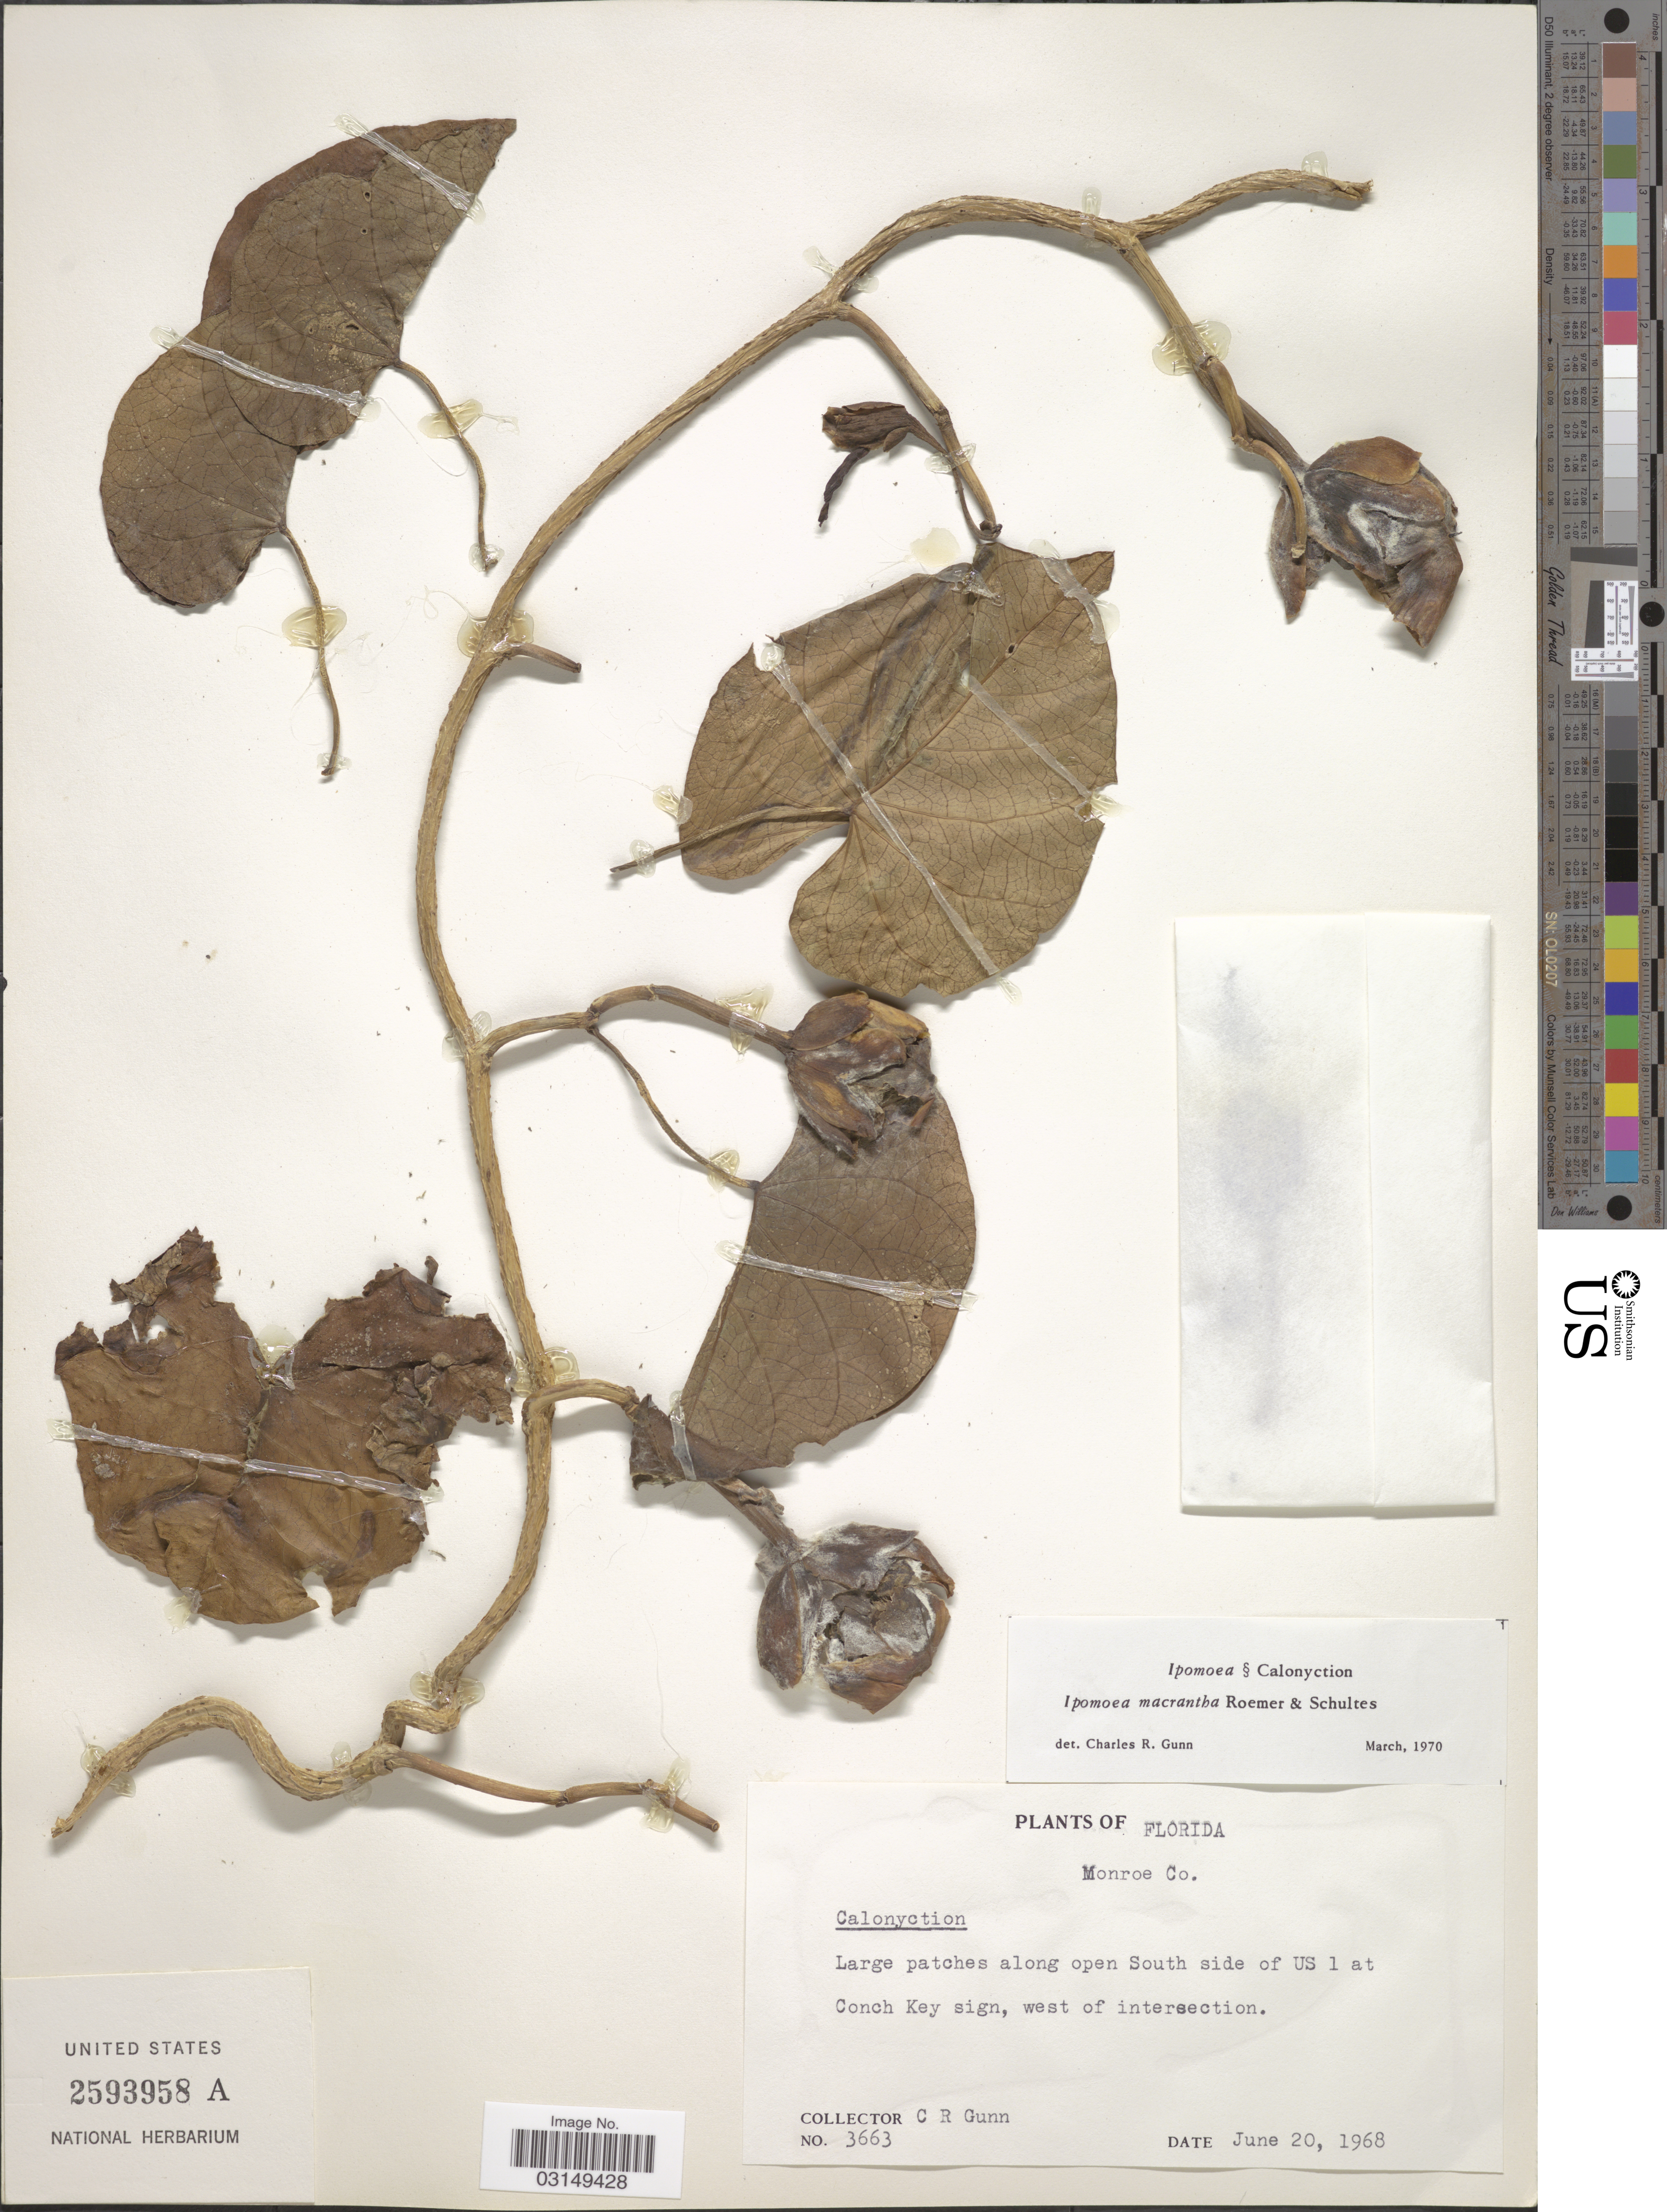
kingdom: Plantae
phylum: Tracheophyta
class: Magnoliopsida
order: Solanales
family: Convolvulaceae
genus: Ipomoea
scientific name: Ipomoea violacea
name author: L.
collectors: C. R. Gunn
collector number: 3663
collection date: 1968-06-20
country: United States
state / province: Florida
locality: Monroe Co. Large patches along open South side of US 1 at Conch Key sign, west of intersection.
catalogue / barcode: US 2593958A